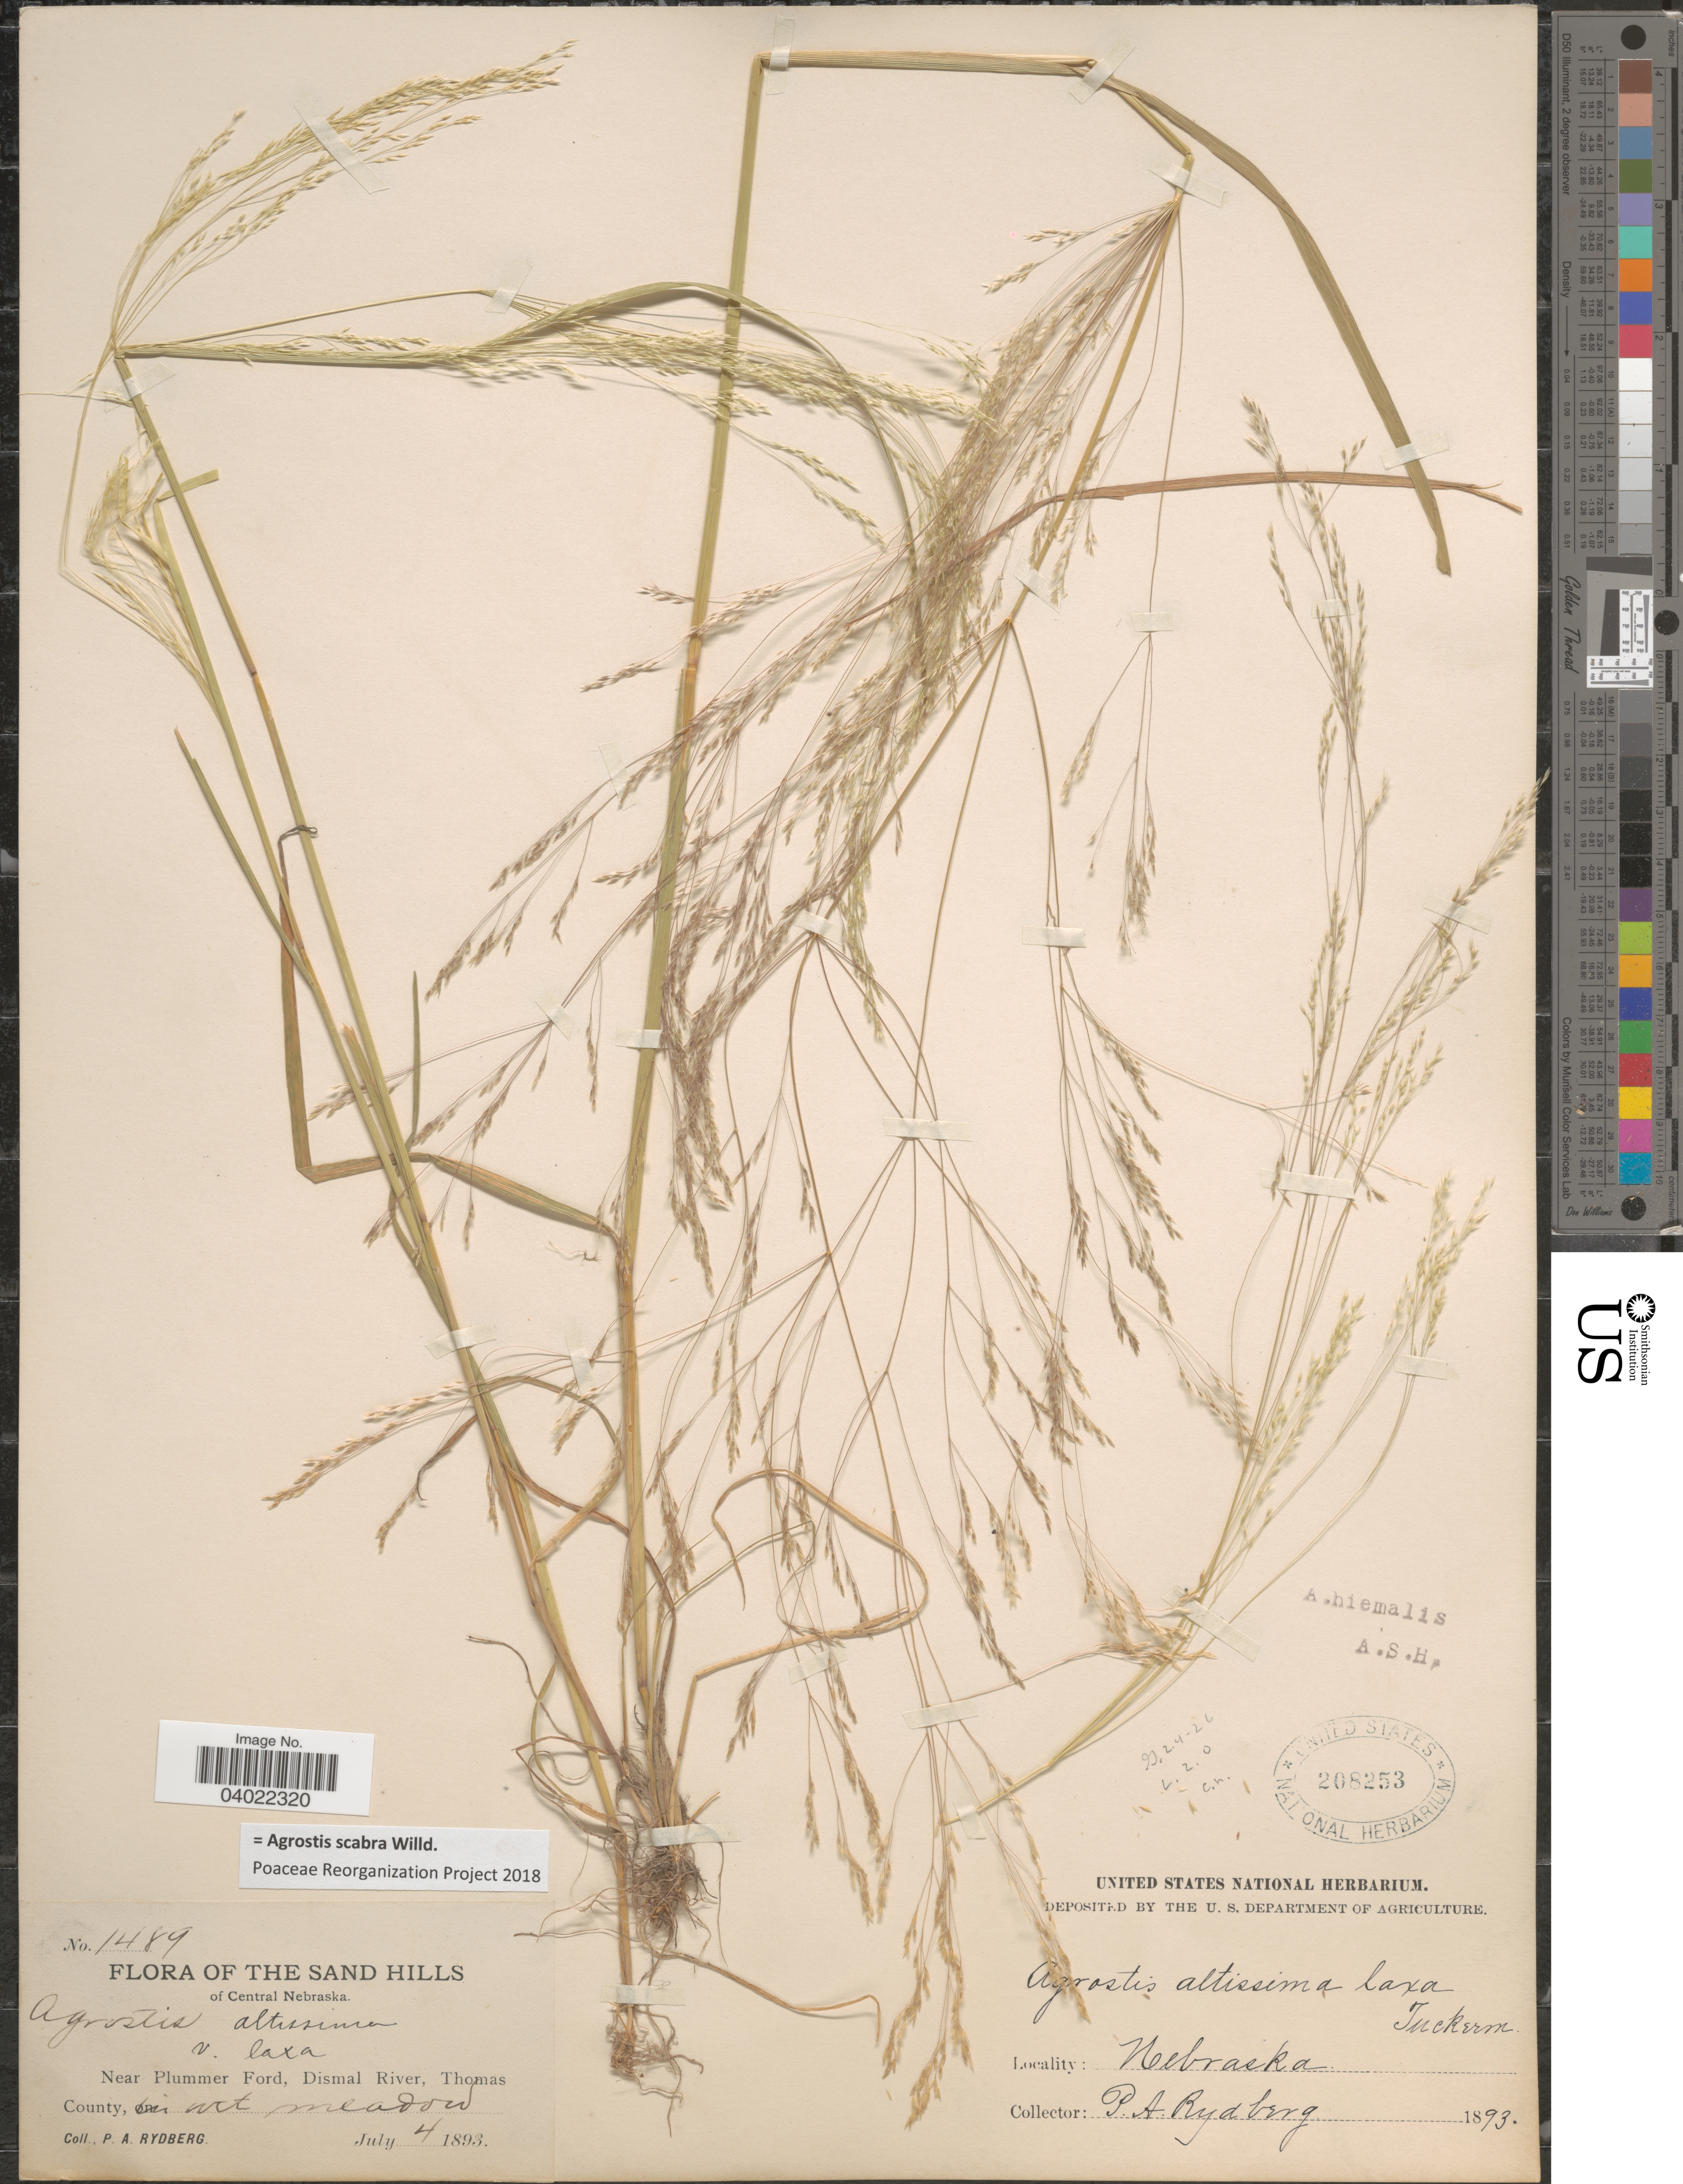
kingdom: Plantae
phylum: Tracheophyta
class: Liliopsida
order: Poales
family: Poaceae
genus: Agrostis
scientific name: Agrostis scabra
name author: Willd.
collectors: P. A. Rydberg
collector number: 1489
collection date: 1893-07-04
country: United States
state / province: Nebraska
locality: The Sand Hills of Central Nebraska. Near Plummer Ford, Dismal River, Thomas County, in wet meadow.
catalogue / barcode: US 208253